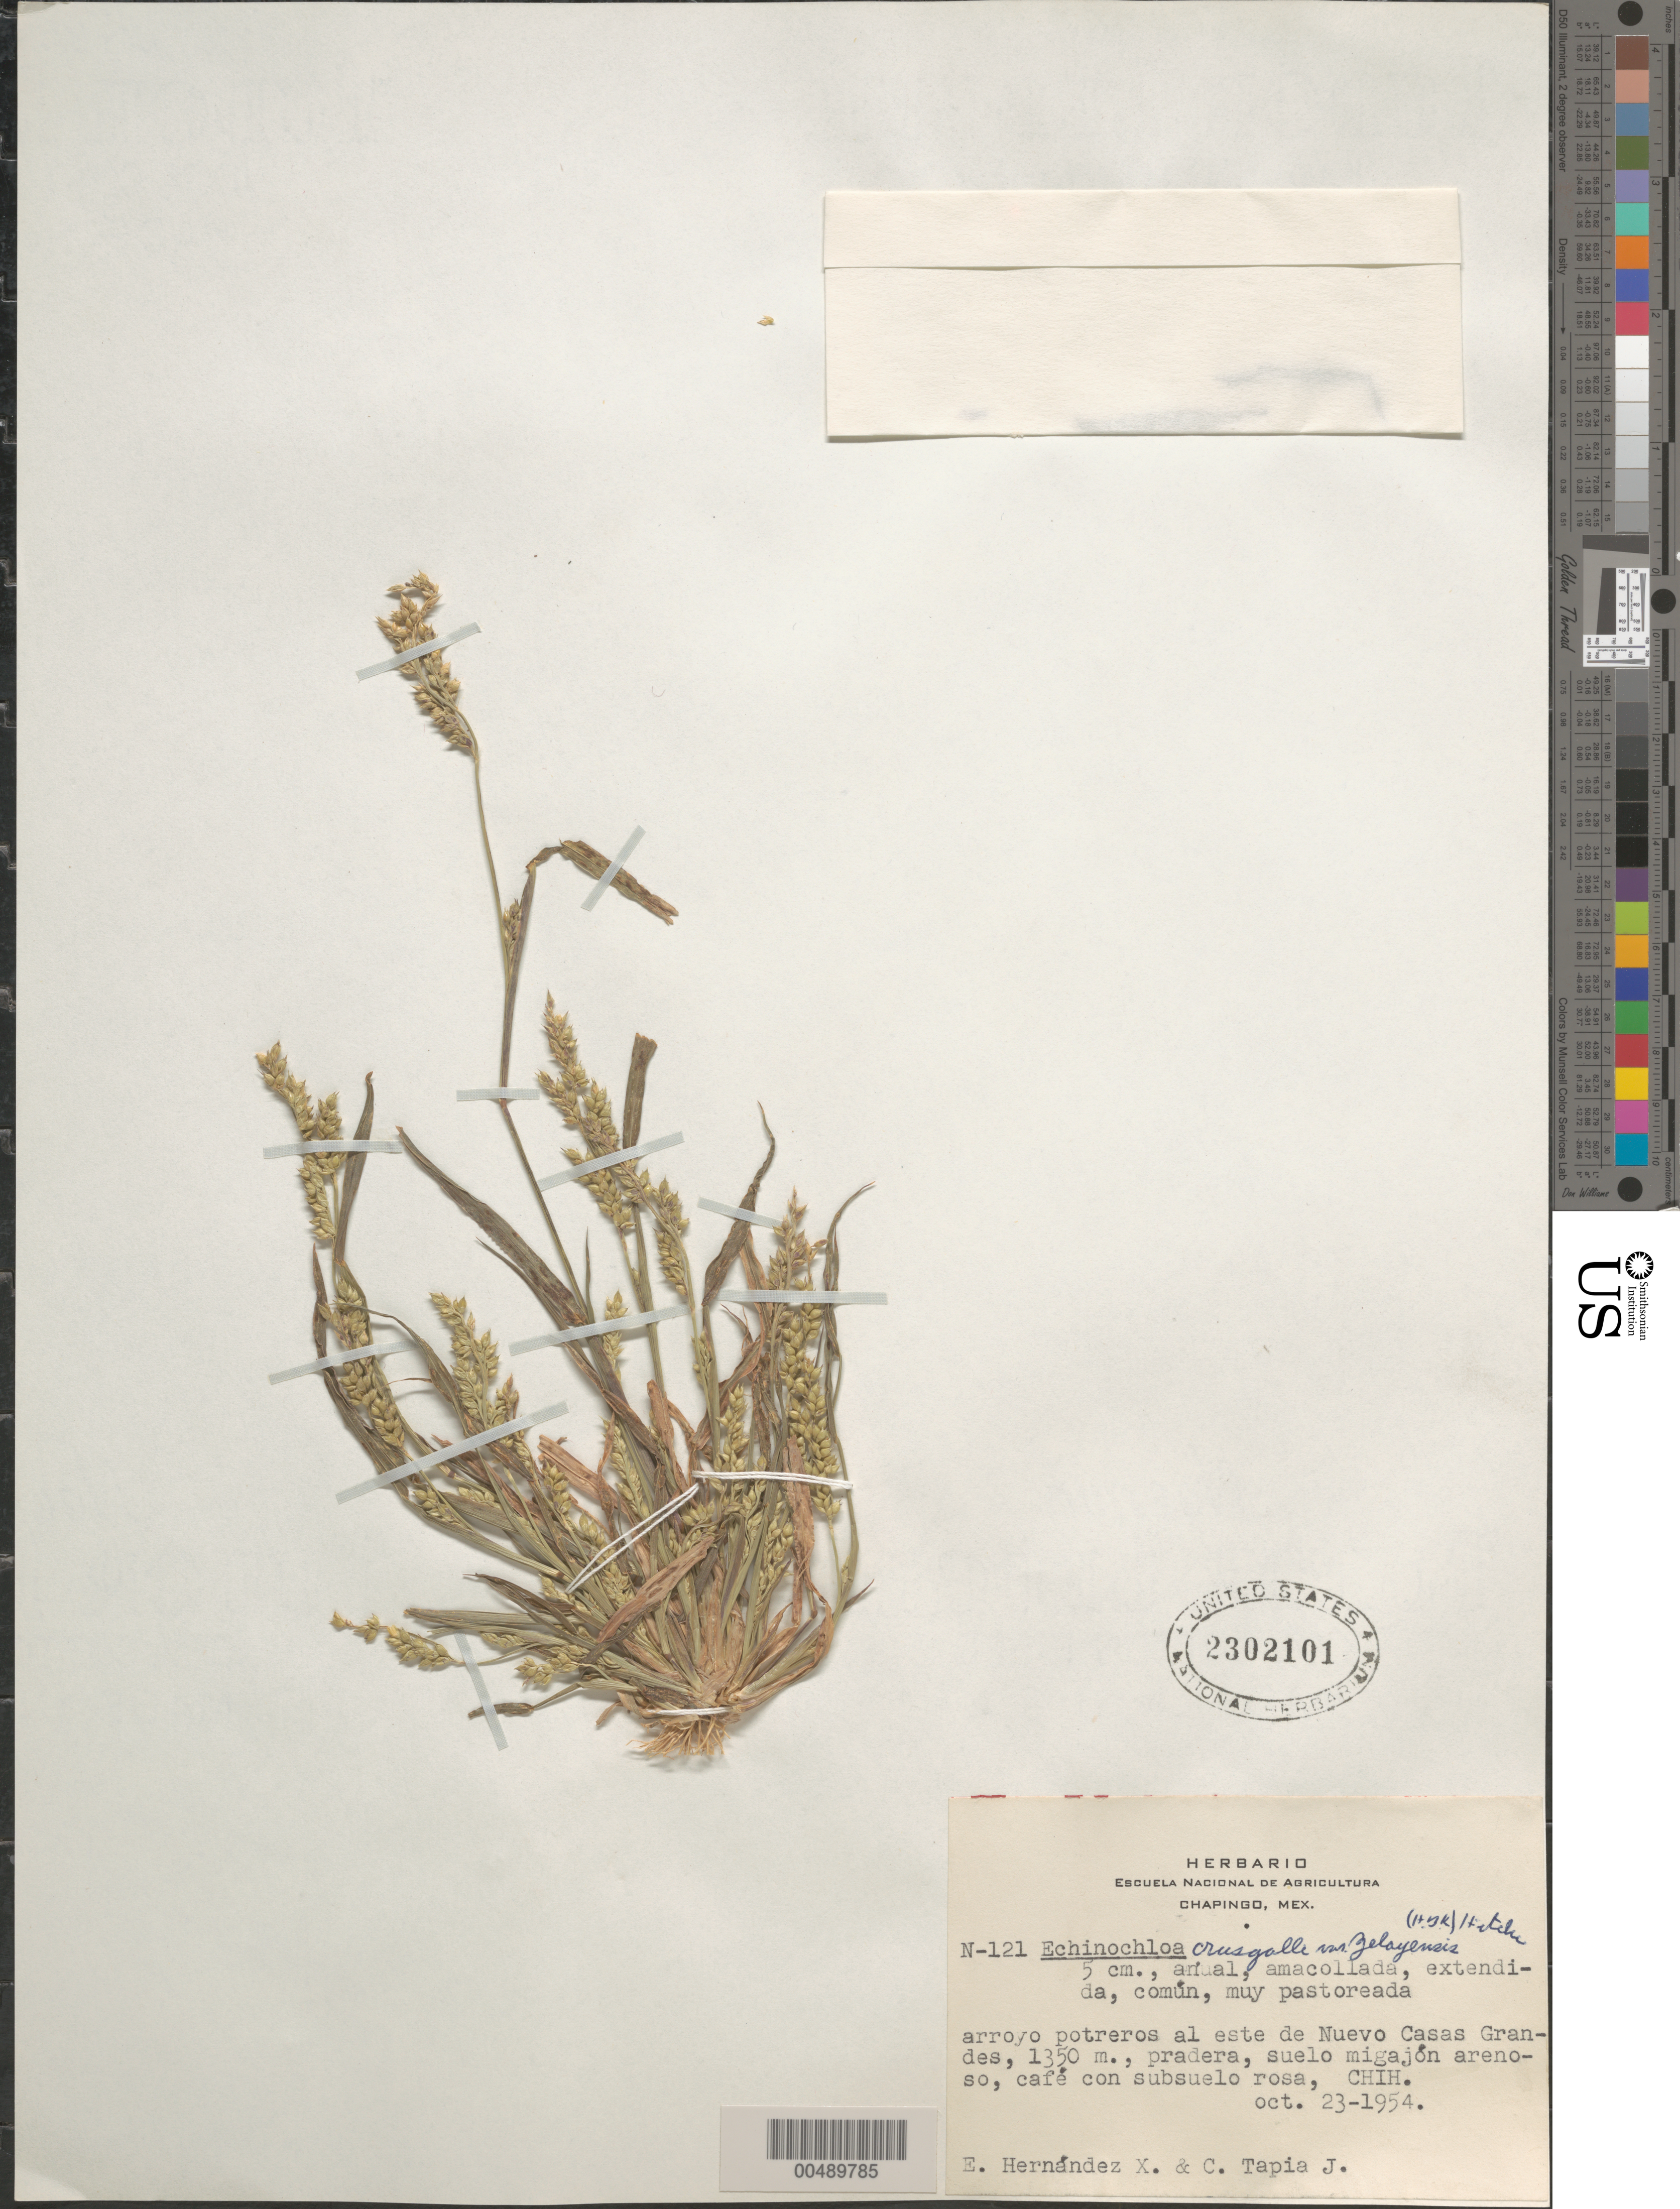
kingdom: Plantae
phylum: Tracheophyta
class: Liliopsida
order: Poales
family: Poaceae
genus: Echinochloa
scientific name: Echinochloa crus-galli var. zelayensis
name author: (Kunth) Hitchc.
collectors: E. I. Hernández-X. & C. Tapia-J.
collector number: N-121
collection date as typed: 23 Oct 1954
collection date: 1954-10-23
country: Mexico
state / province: Chihuahua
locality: E of Nuevo Casas Grandes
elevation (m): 1350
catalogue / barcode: US 2302101